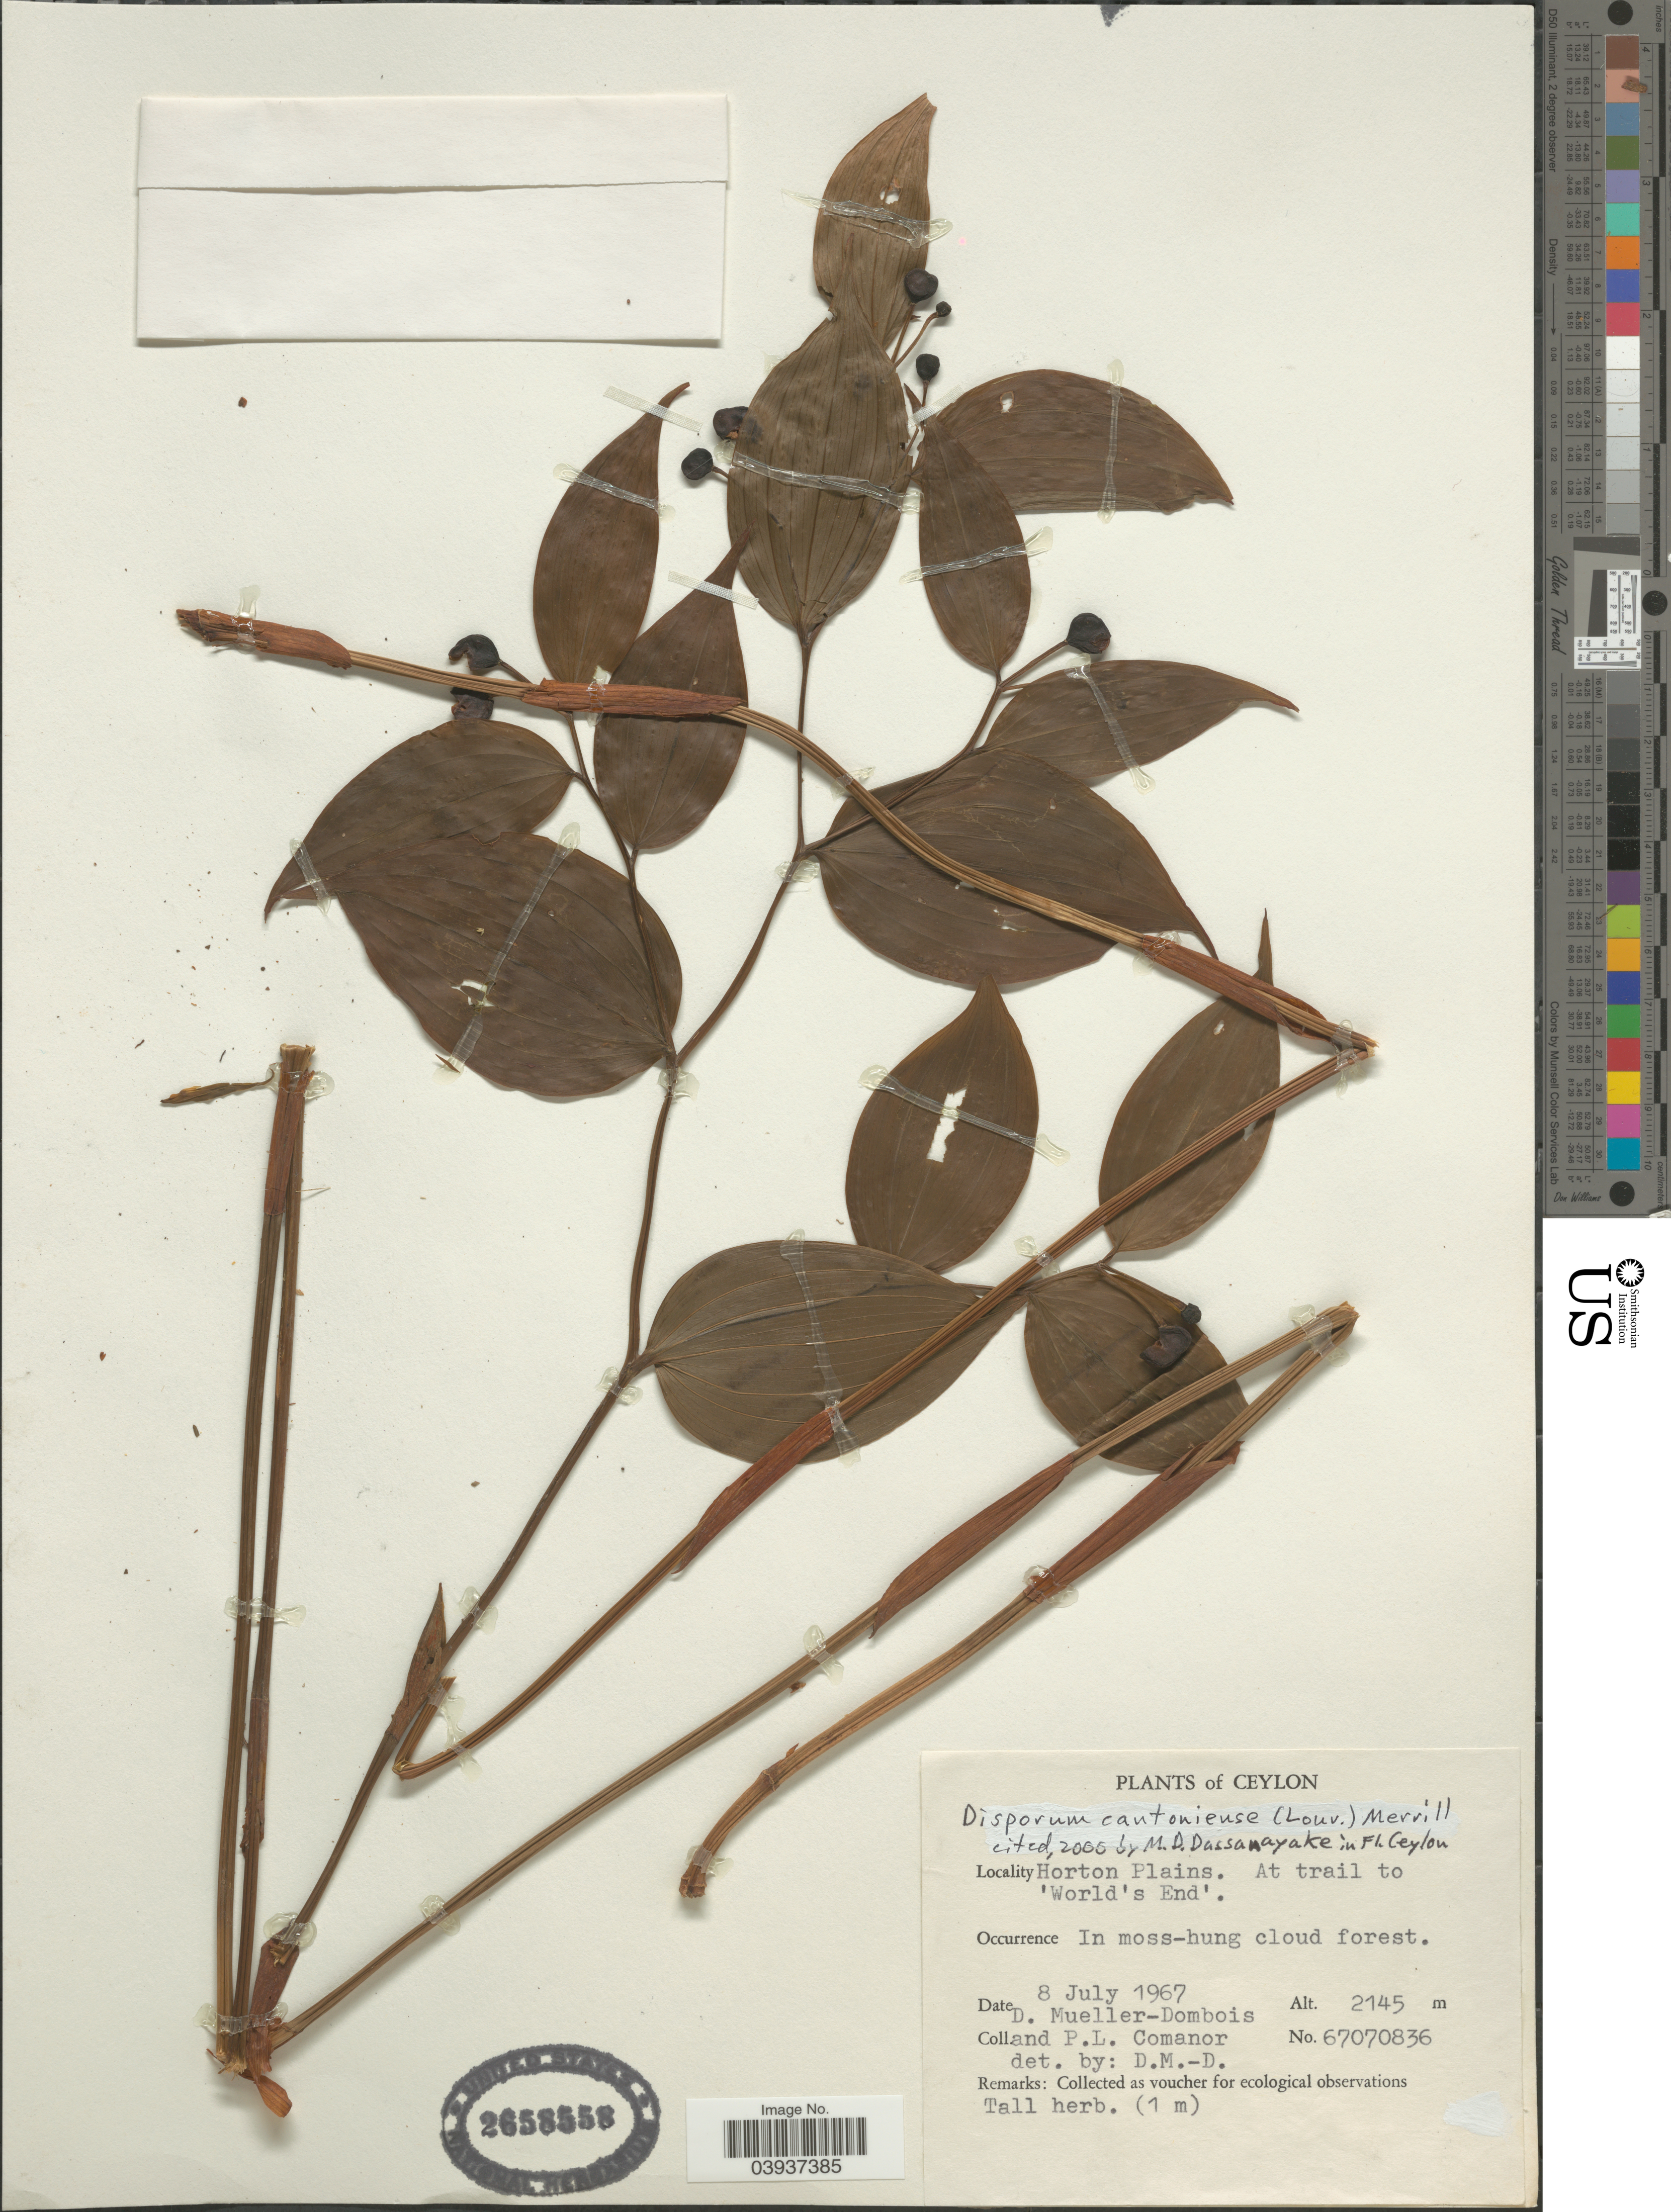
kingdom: Plantae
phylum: Tracheophyta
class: Liliopsida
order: Liliales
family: Colchicaceae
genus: Disporum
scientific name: Disporum cantoniense var. cantoniense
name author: (Lour.) Merr.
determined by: Strong, Mark T., (BOT), Smithsonian Institution - National Museum of Natural History (UNITED STATES)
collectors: D. Mueller-Dombois & P. Comanor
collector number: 67070836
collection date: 1967-07-08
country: Sri Lanka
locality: Ceylon. Horton Plains. At trail to 'World's End'. In moss-hung cloud forest.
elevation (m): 2145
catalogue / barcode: US 2658558